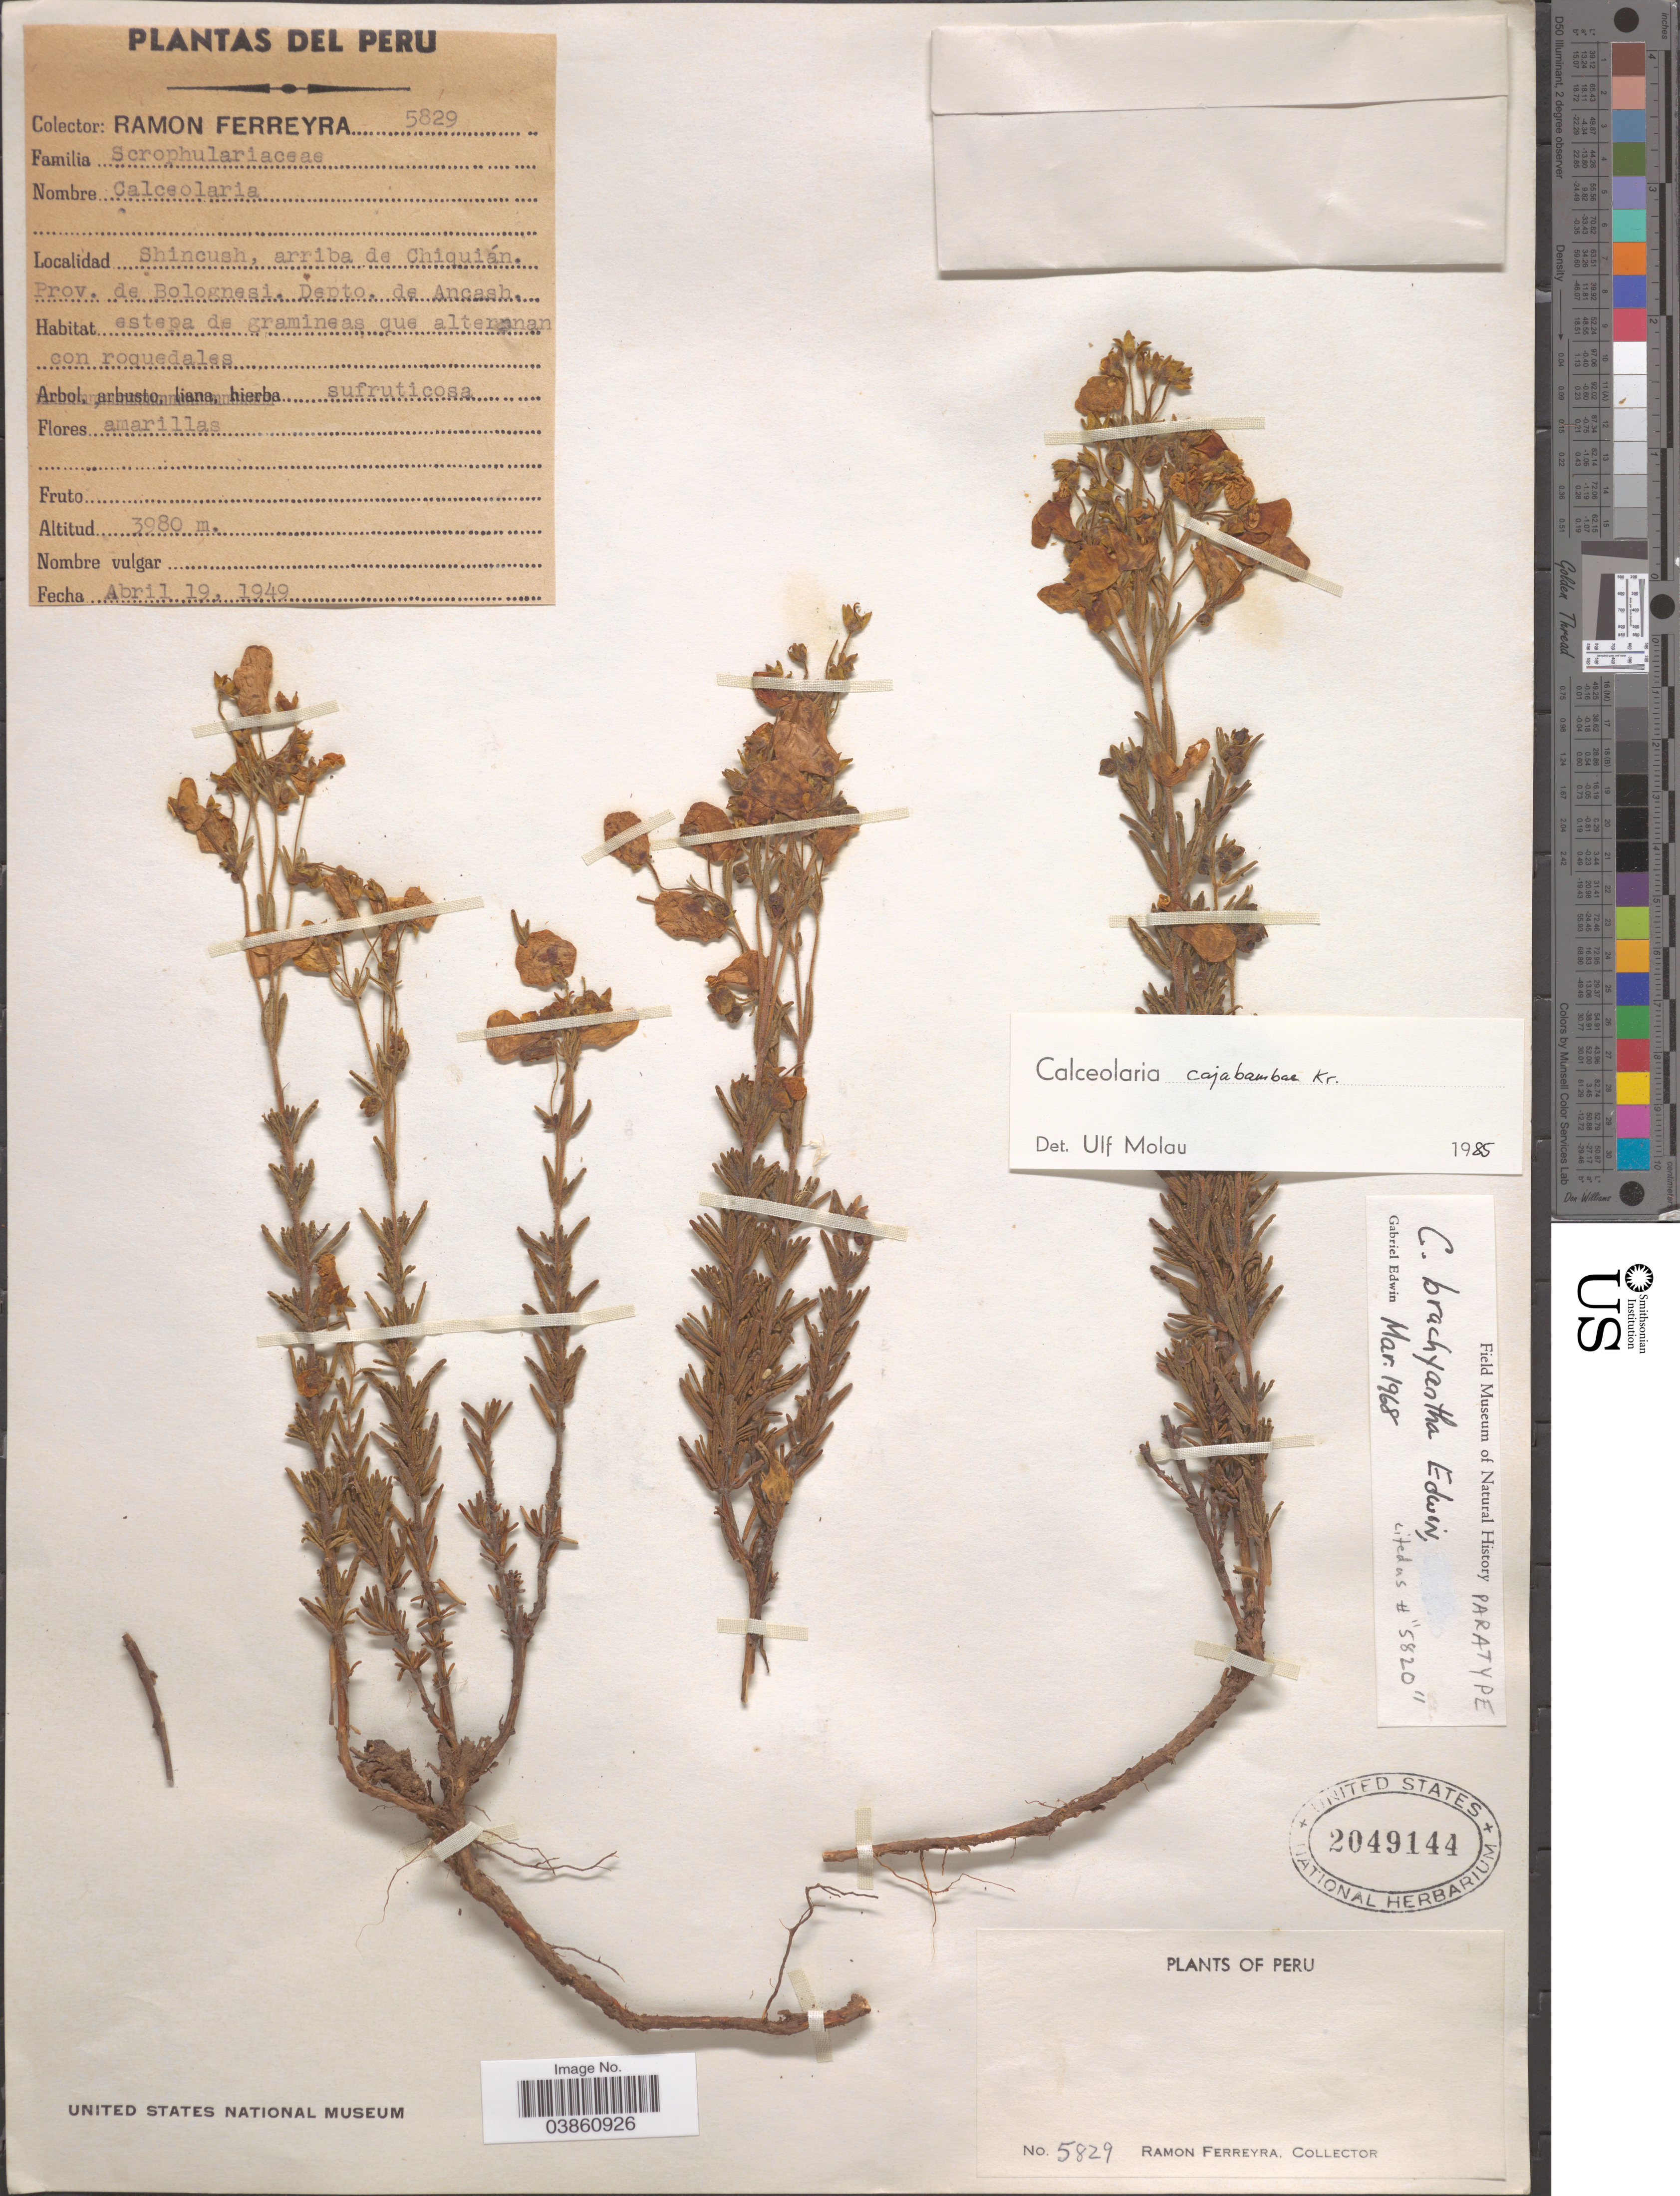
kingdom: Plantae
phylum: Tracheophyta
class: Magnoliopsida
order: Lamiales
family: Calceolariaceae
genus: Calceolaria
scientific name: Calceolaria cajabambae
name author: Kraenzl.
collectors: R. A. Ferreyra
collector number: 5829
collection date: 1949-04-19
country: Peru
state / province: Ancash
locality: Shincush, arriba de Chiquián. Prov. de Bolognesi, Depto. de Ancash.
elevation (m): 3980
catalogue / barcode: US 2049144